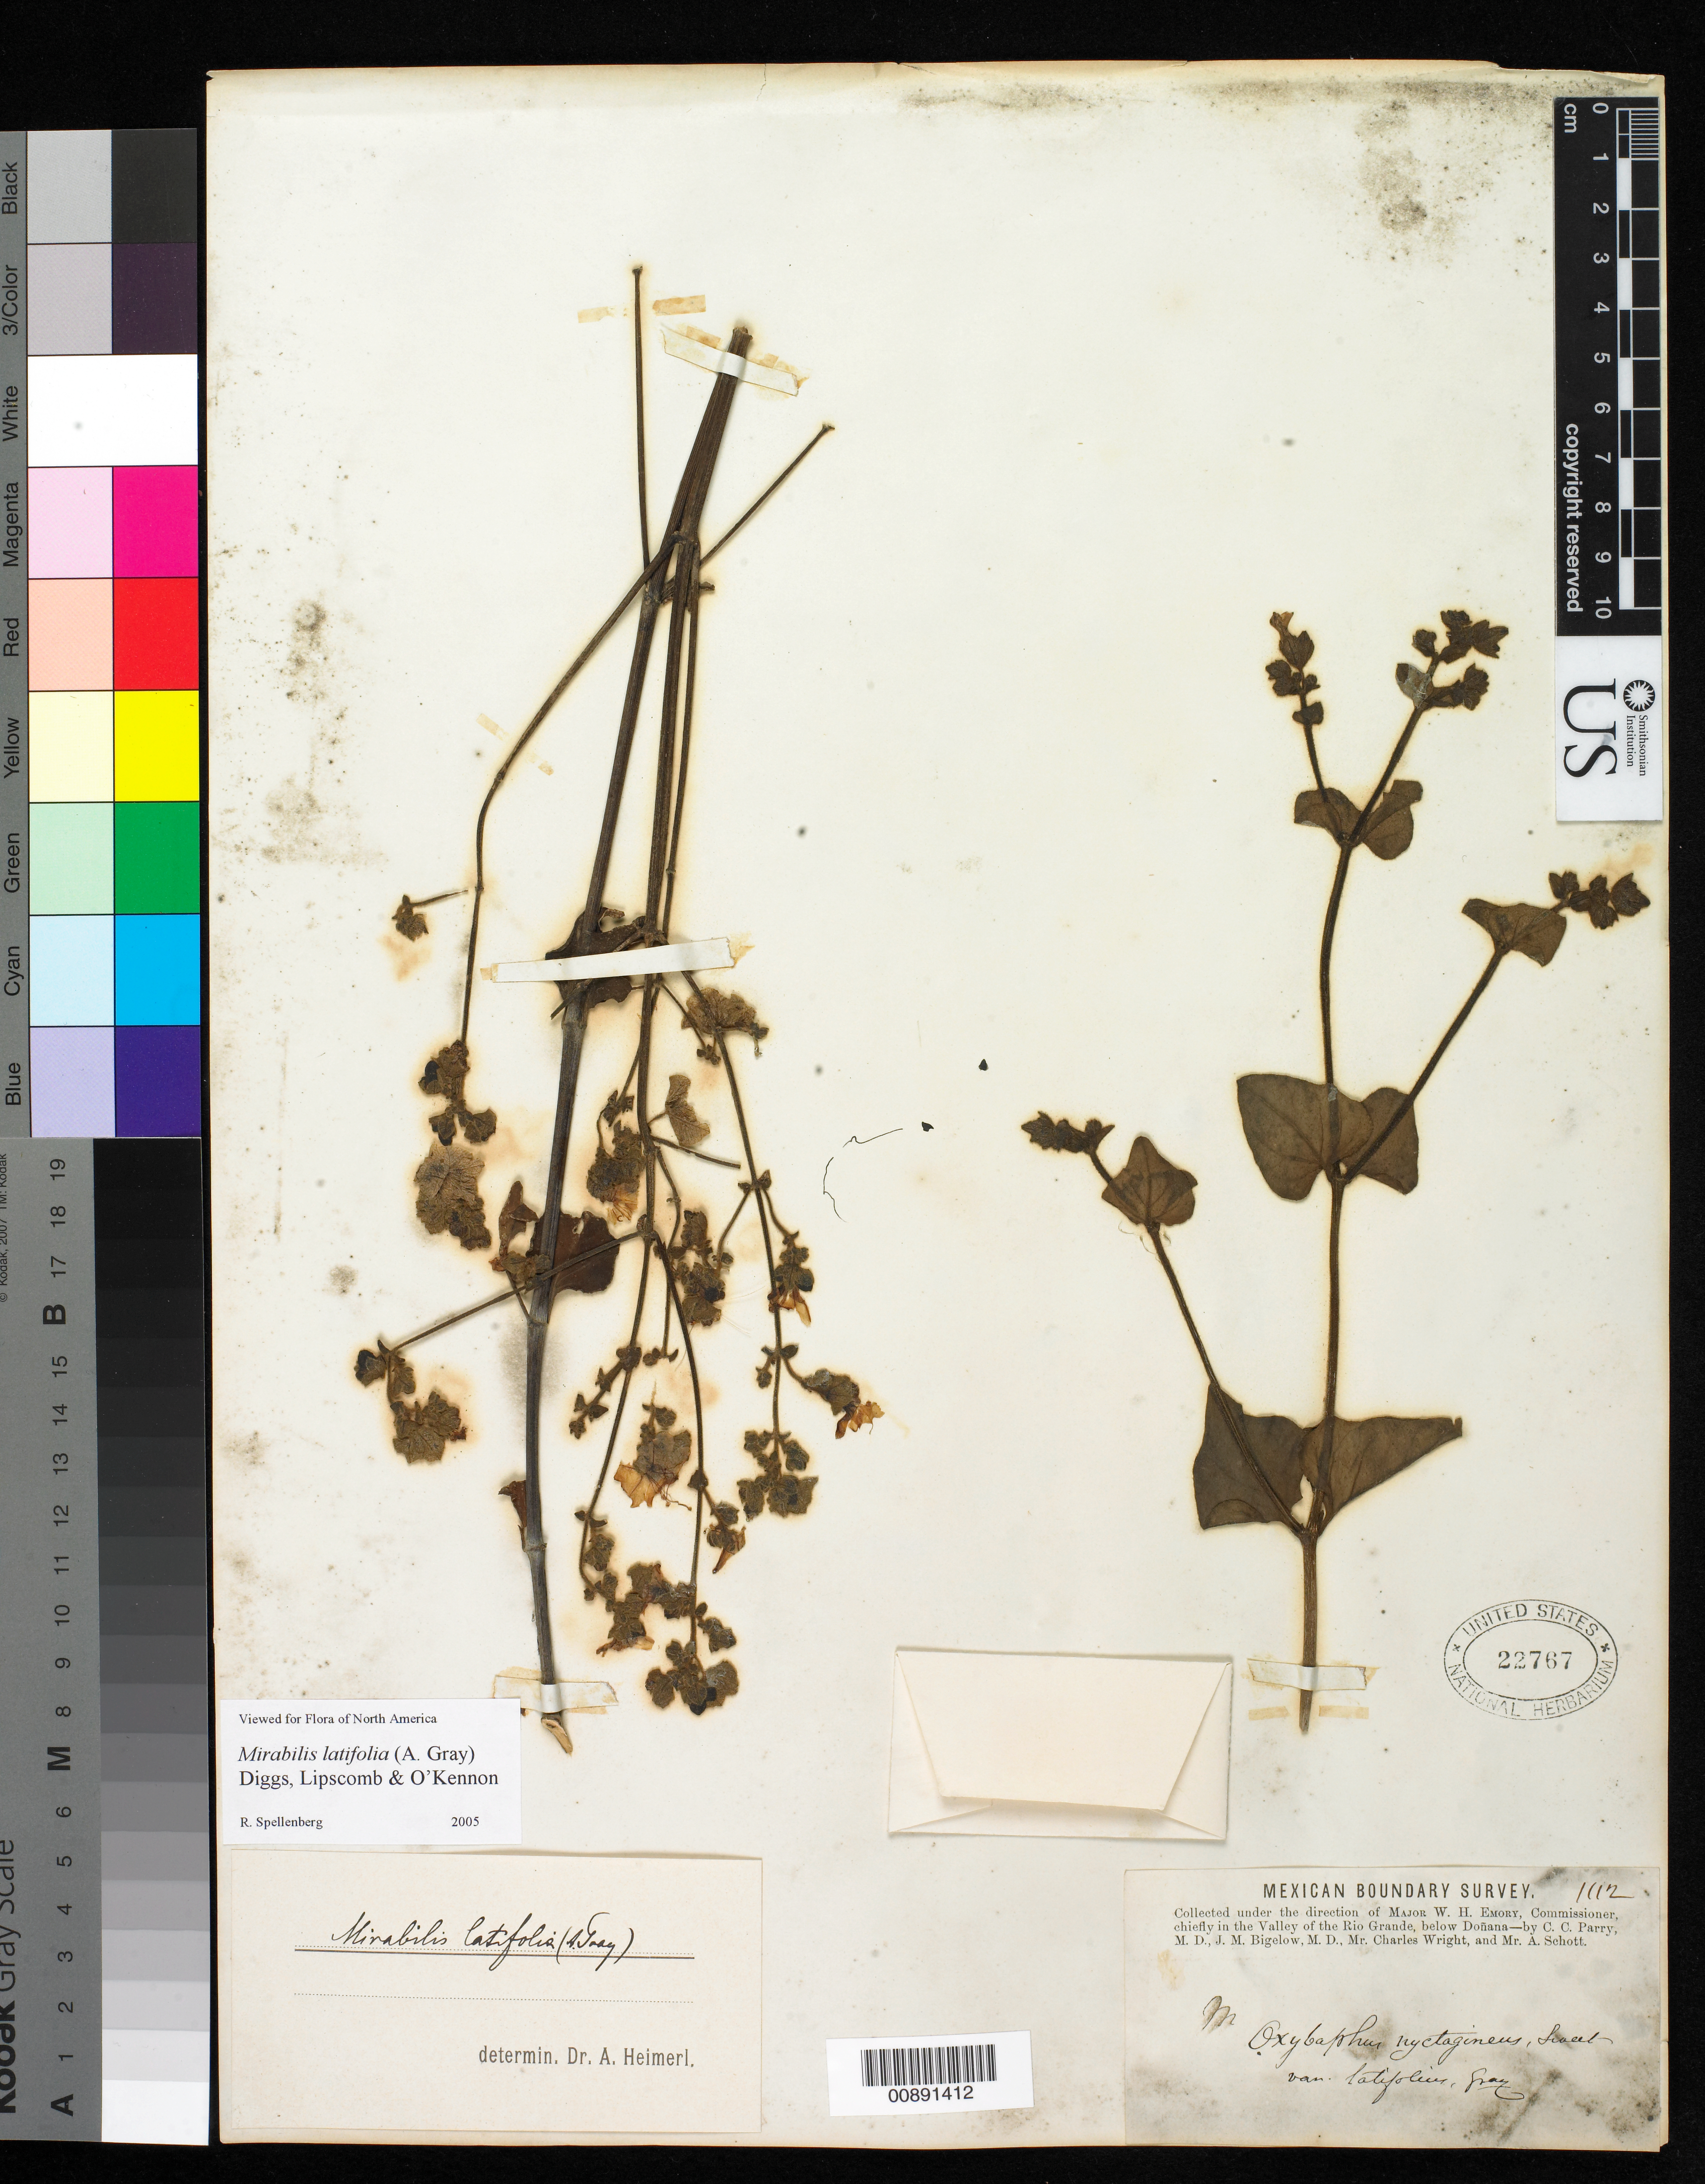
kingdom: Plantae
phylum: Tracheophyta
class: Magnoliopsida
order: Caryophyllales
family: Nyctaginaceae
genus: Mirabilis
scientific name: Mirabilis latifolia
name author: (A. Gray) Diggs et al.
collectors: C. C. Parry, J. M. Bigelow, C. Wright & A. C. V. Schott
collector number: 1112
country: United States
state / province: New Mexico / Texas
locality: Valley of the Rio Grande, below Doñana.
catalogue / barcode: US 22767